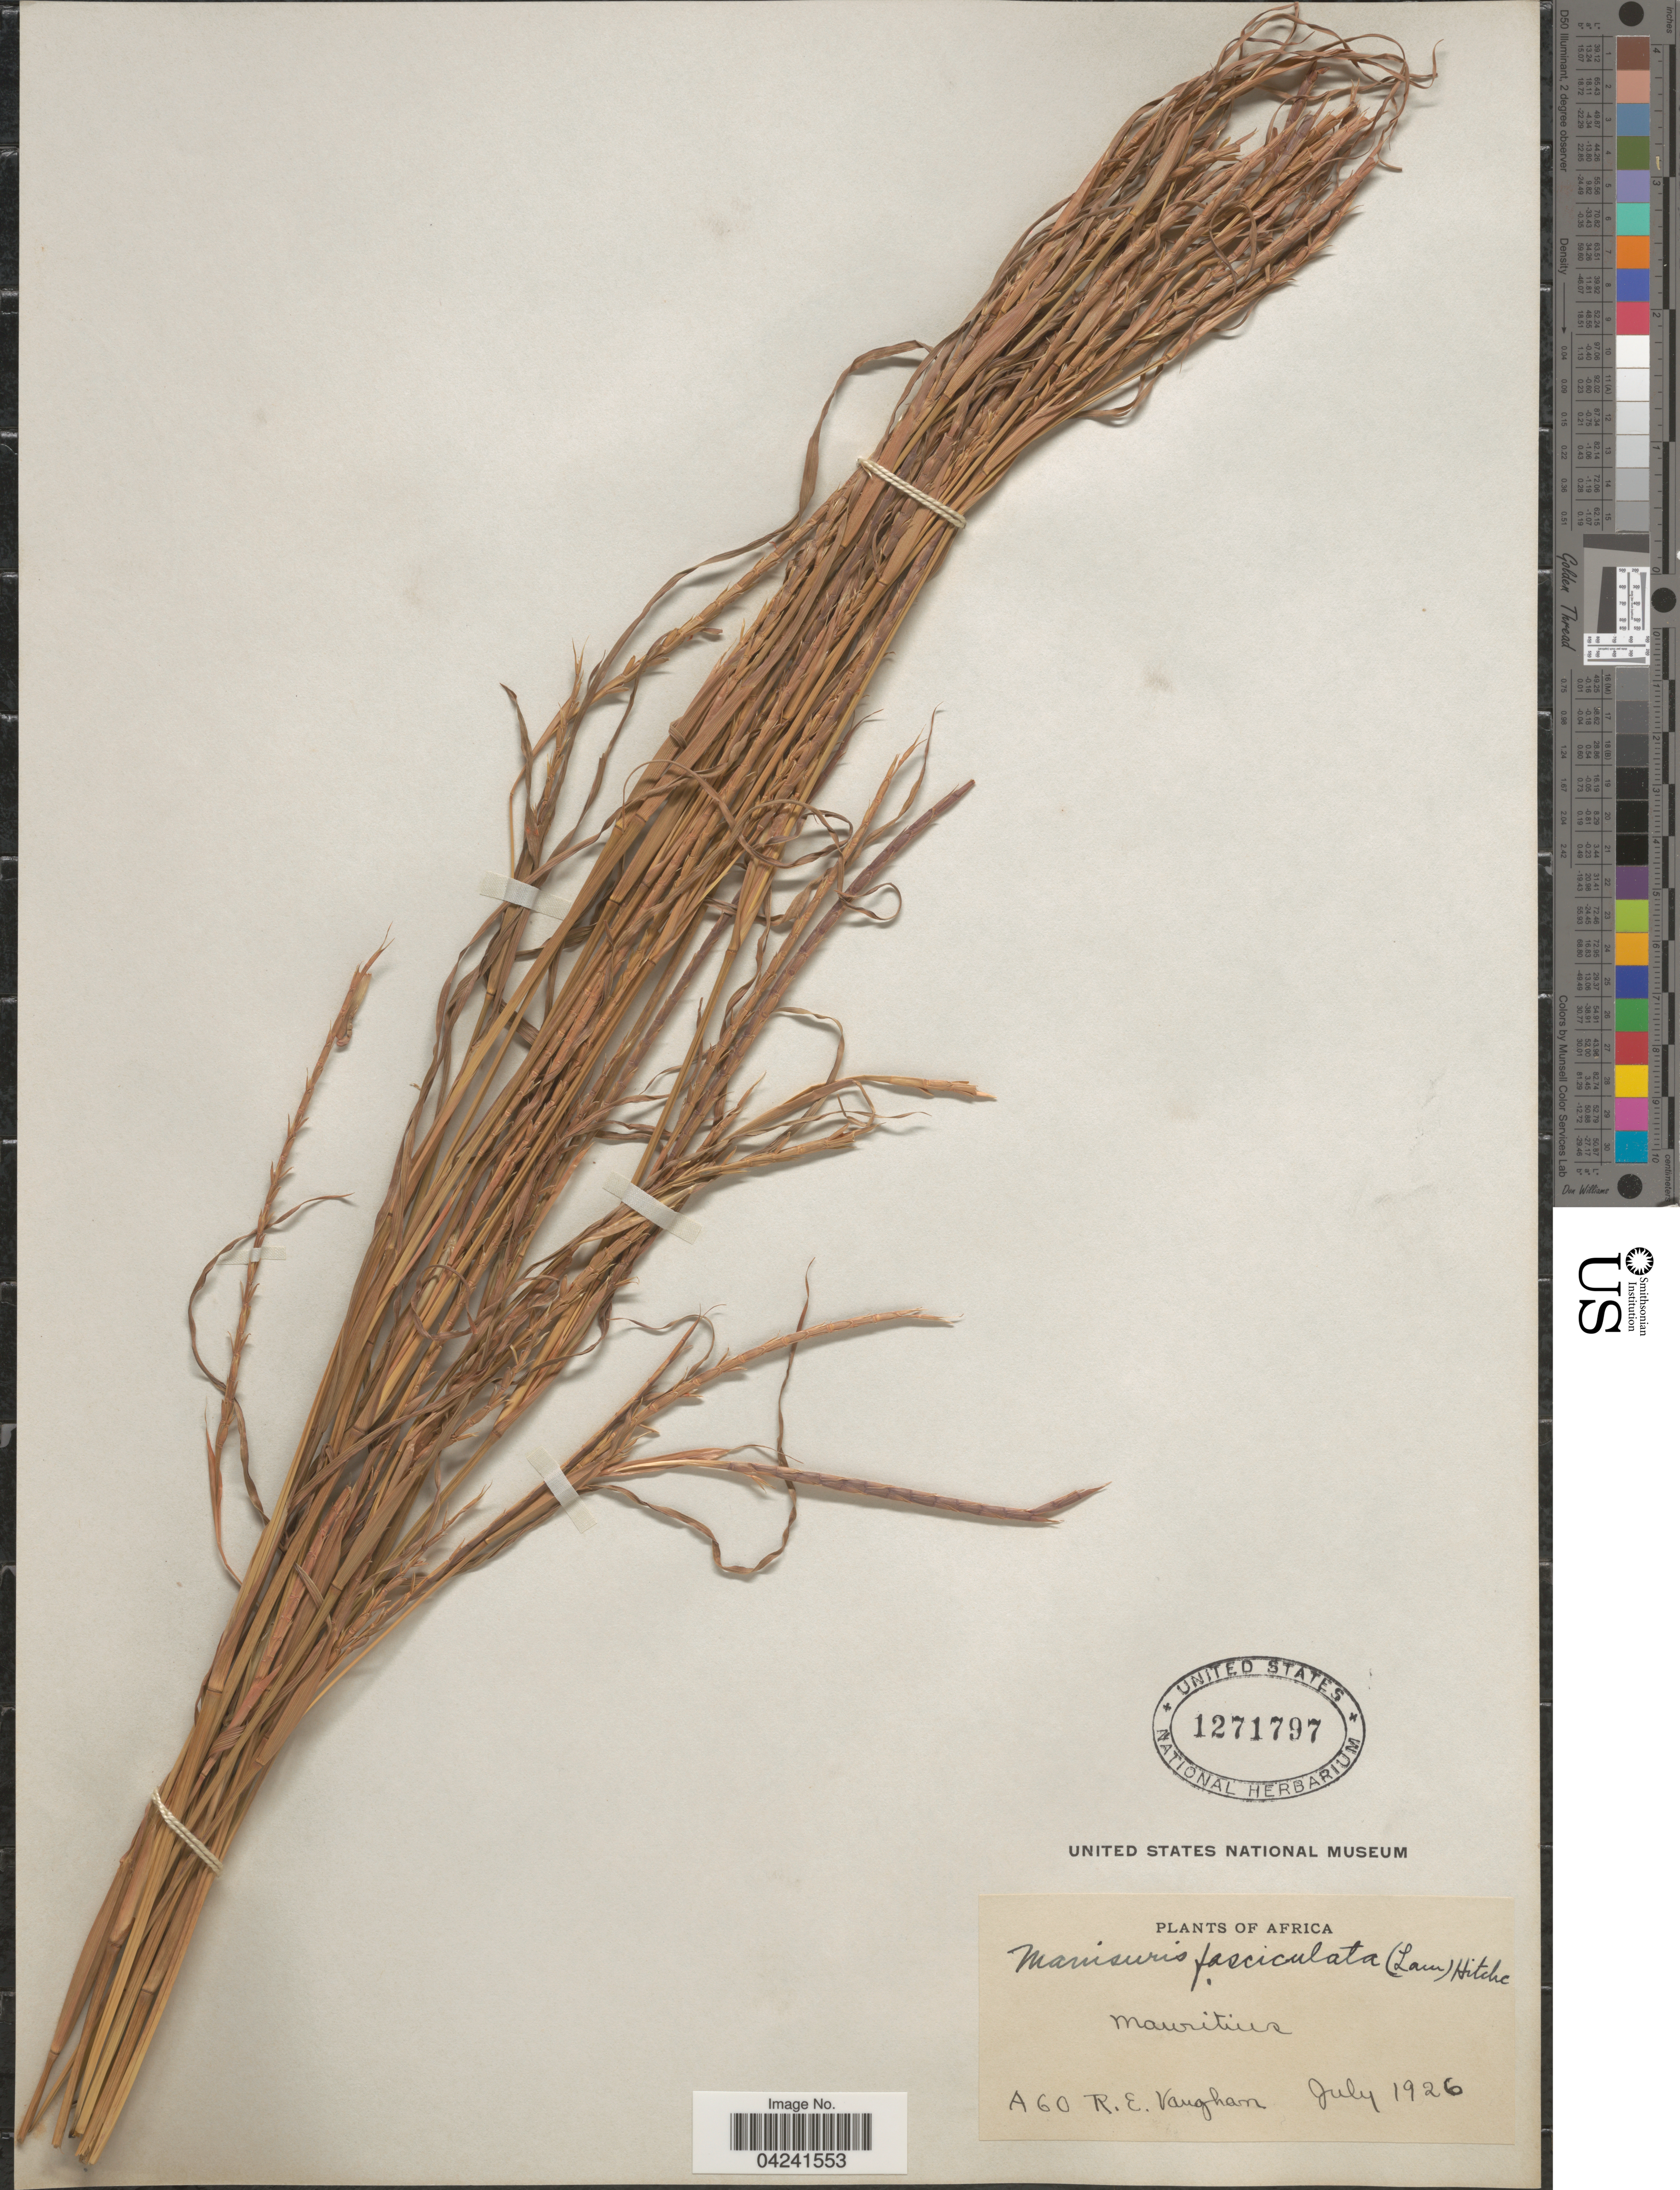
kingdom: Plantae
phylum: Tracheophyta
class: Liliopsida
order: Poales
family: Poaceae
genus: Hemarthria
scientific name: Hemarthria altissima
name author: (Poir.) Stapf & C. E. Hubb.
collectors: R. Vaughan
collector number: A60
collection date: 1926-07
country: Mauritius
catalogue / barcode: US 1271797